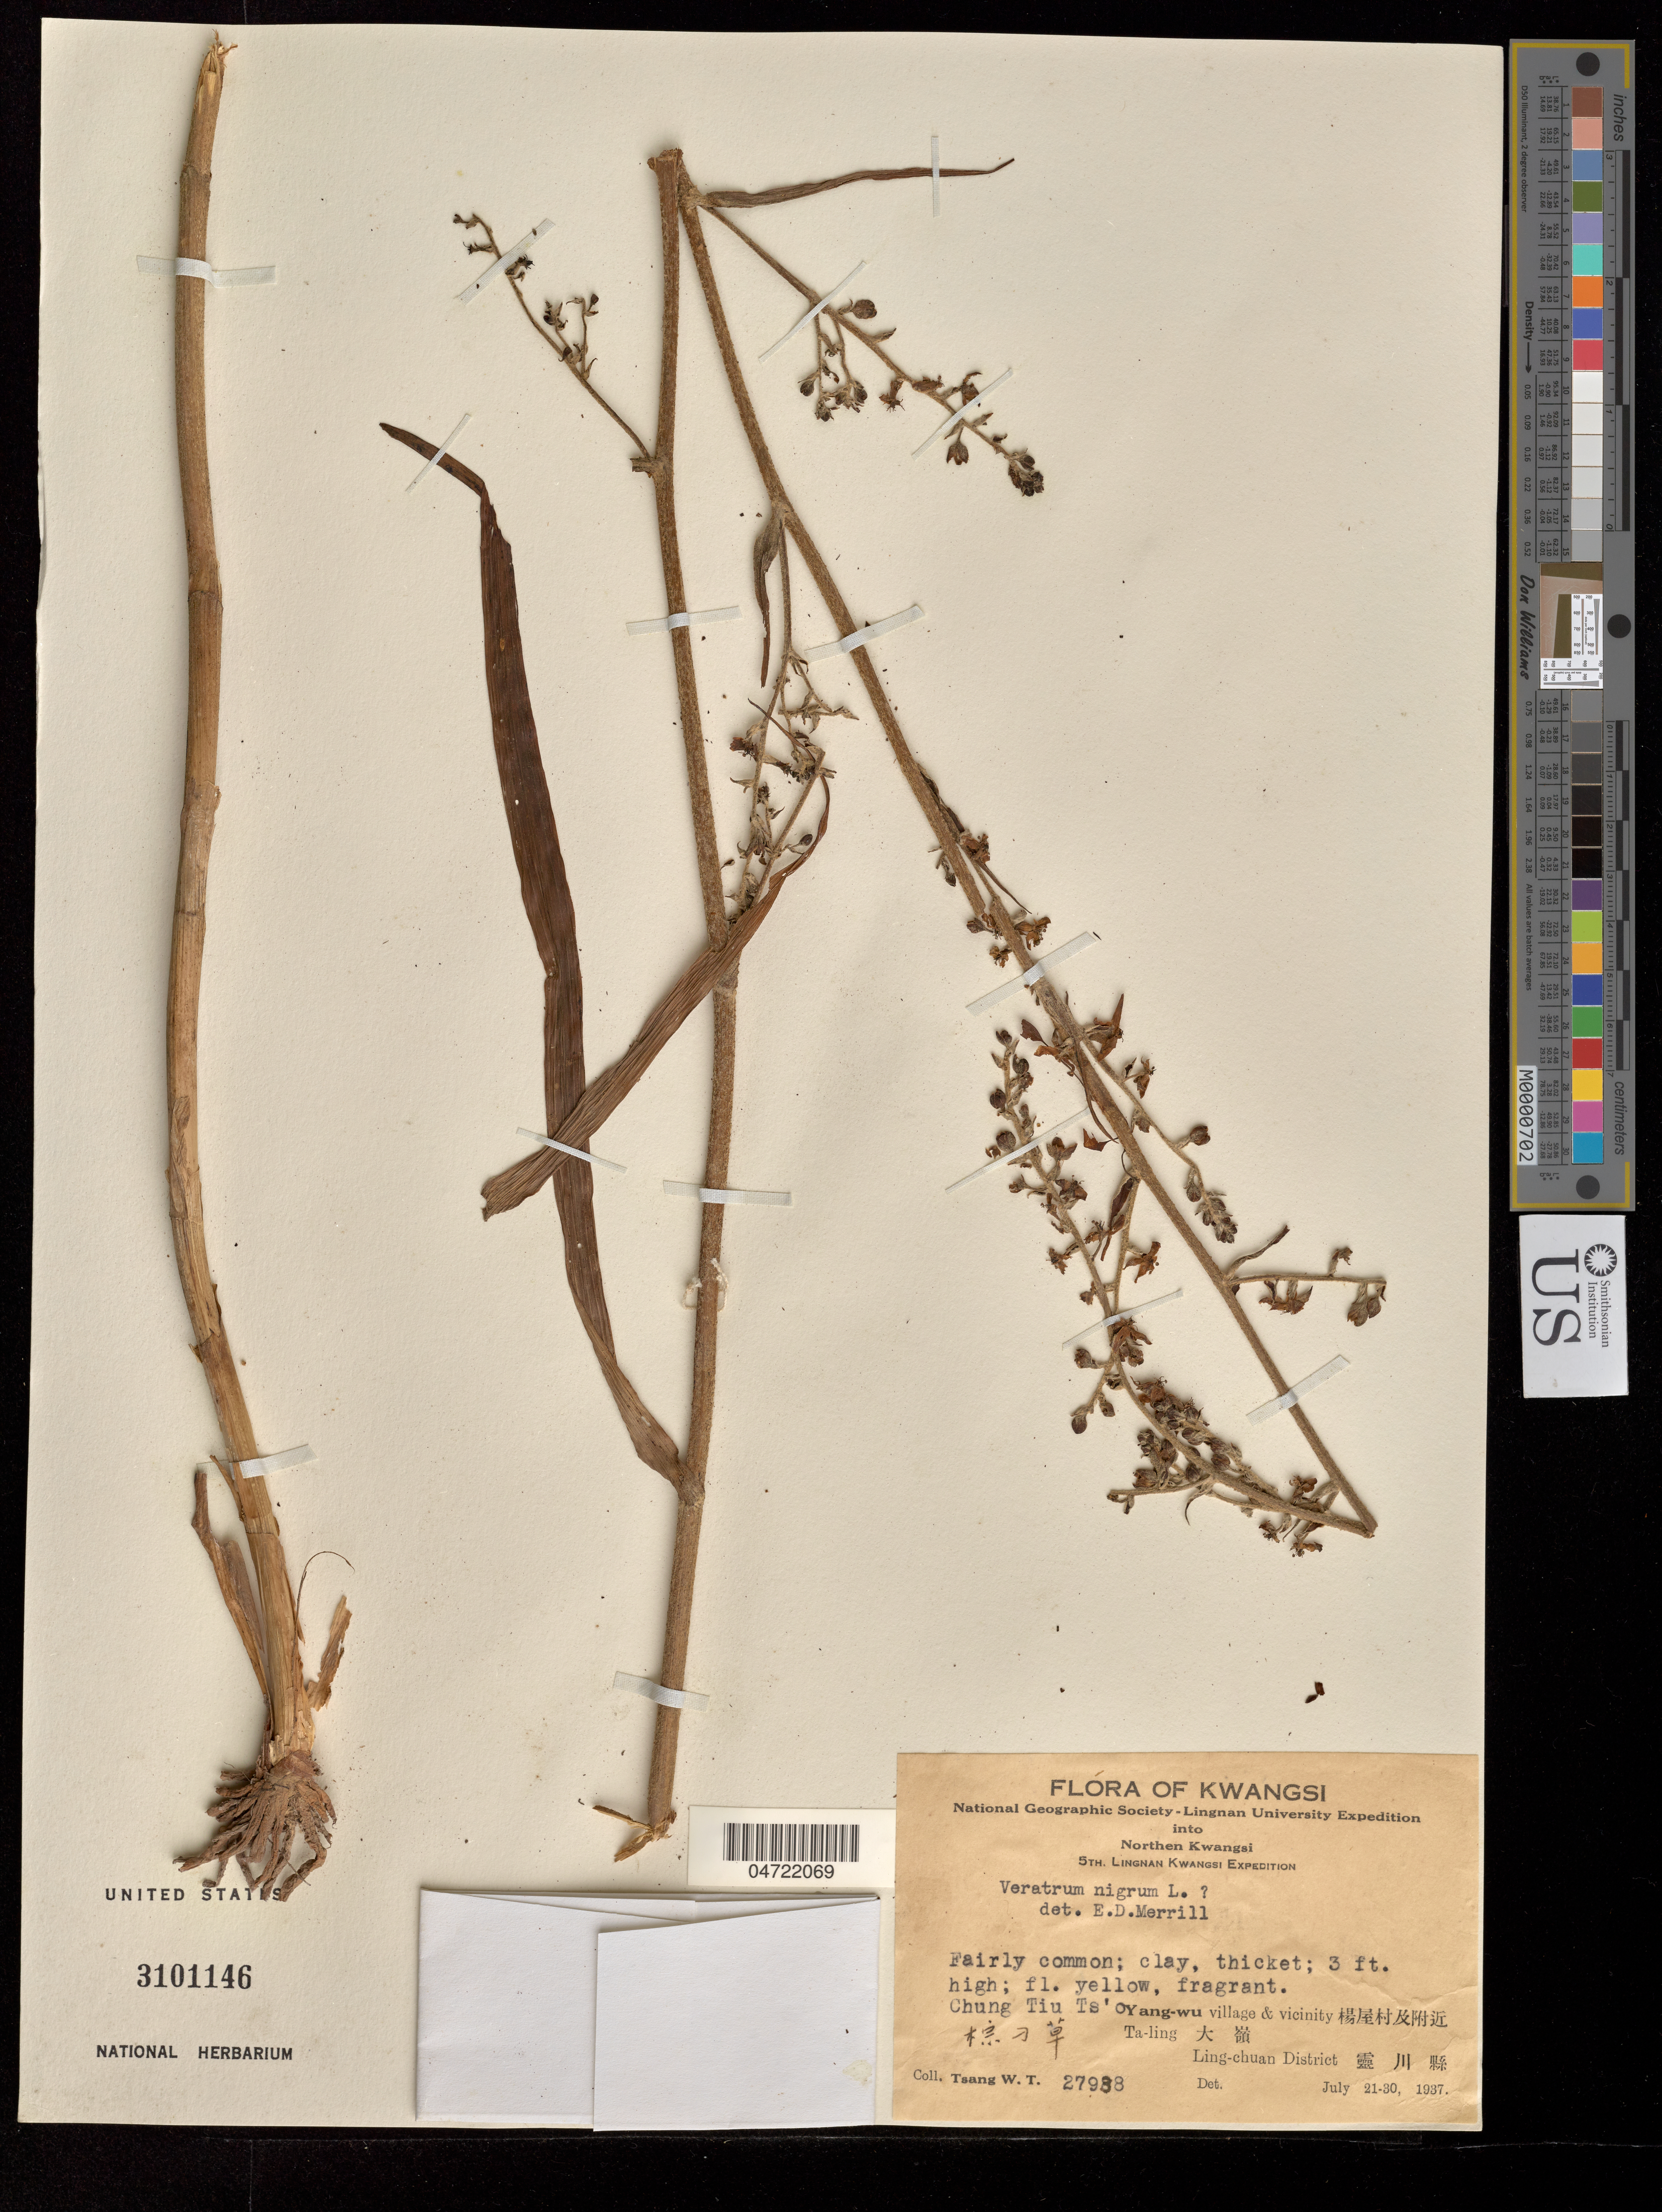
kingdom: Plantae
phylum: Tracheophyta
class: Liliopsida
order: Liliales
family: Melanthiaceae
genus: Veratrum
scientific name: Veratrum nigrum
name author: L.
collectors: W. T. Tsang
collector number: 27938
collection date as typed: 21 Jul 1937 to 30 Jul 1937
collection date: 1937-07-21/1937-07-30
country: China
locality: Flora of kwangsi, keung kwa fung, yang-wu village and vicinity, ta-ling, ling-chuan dist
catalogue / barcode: US 3101146